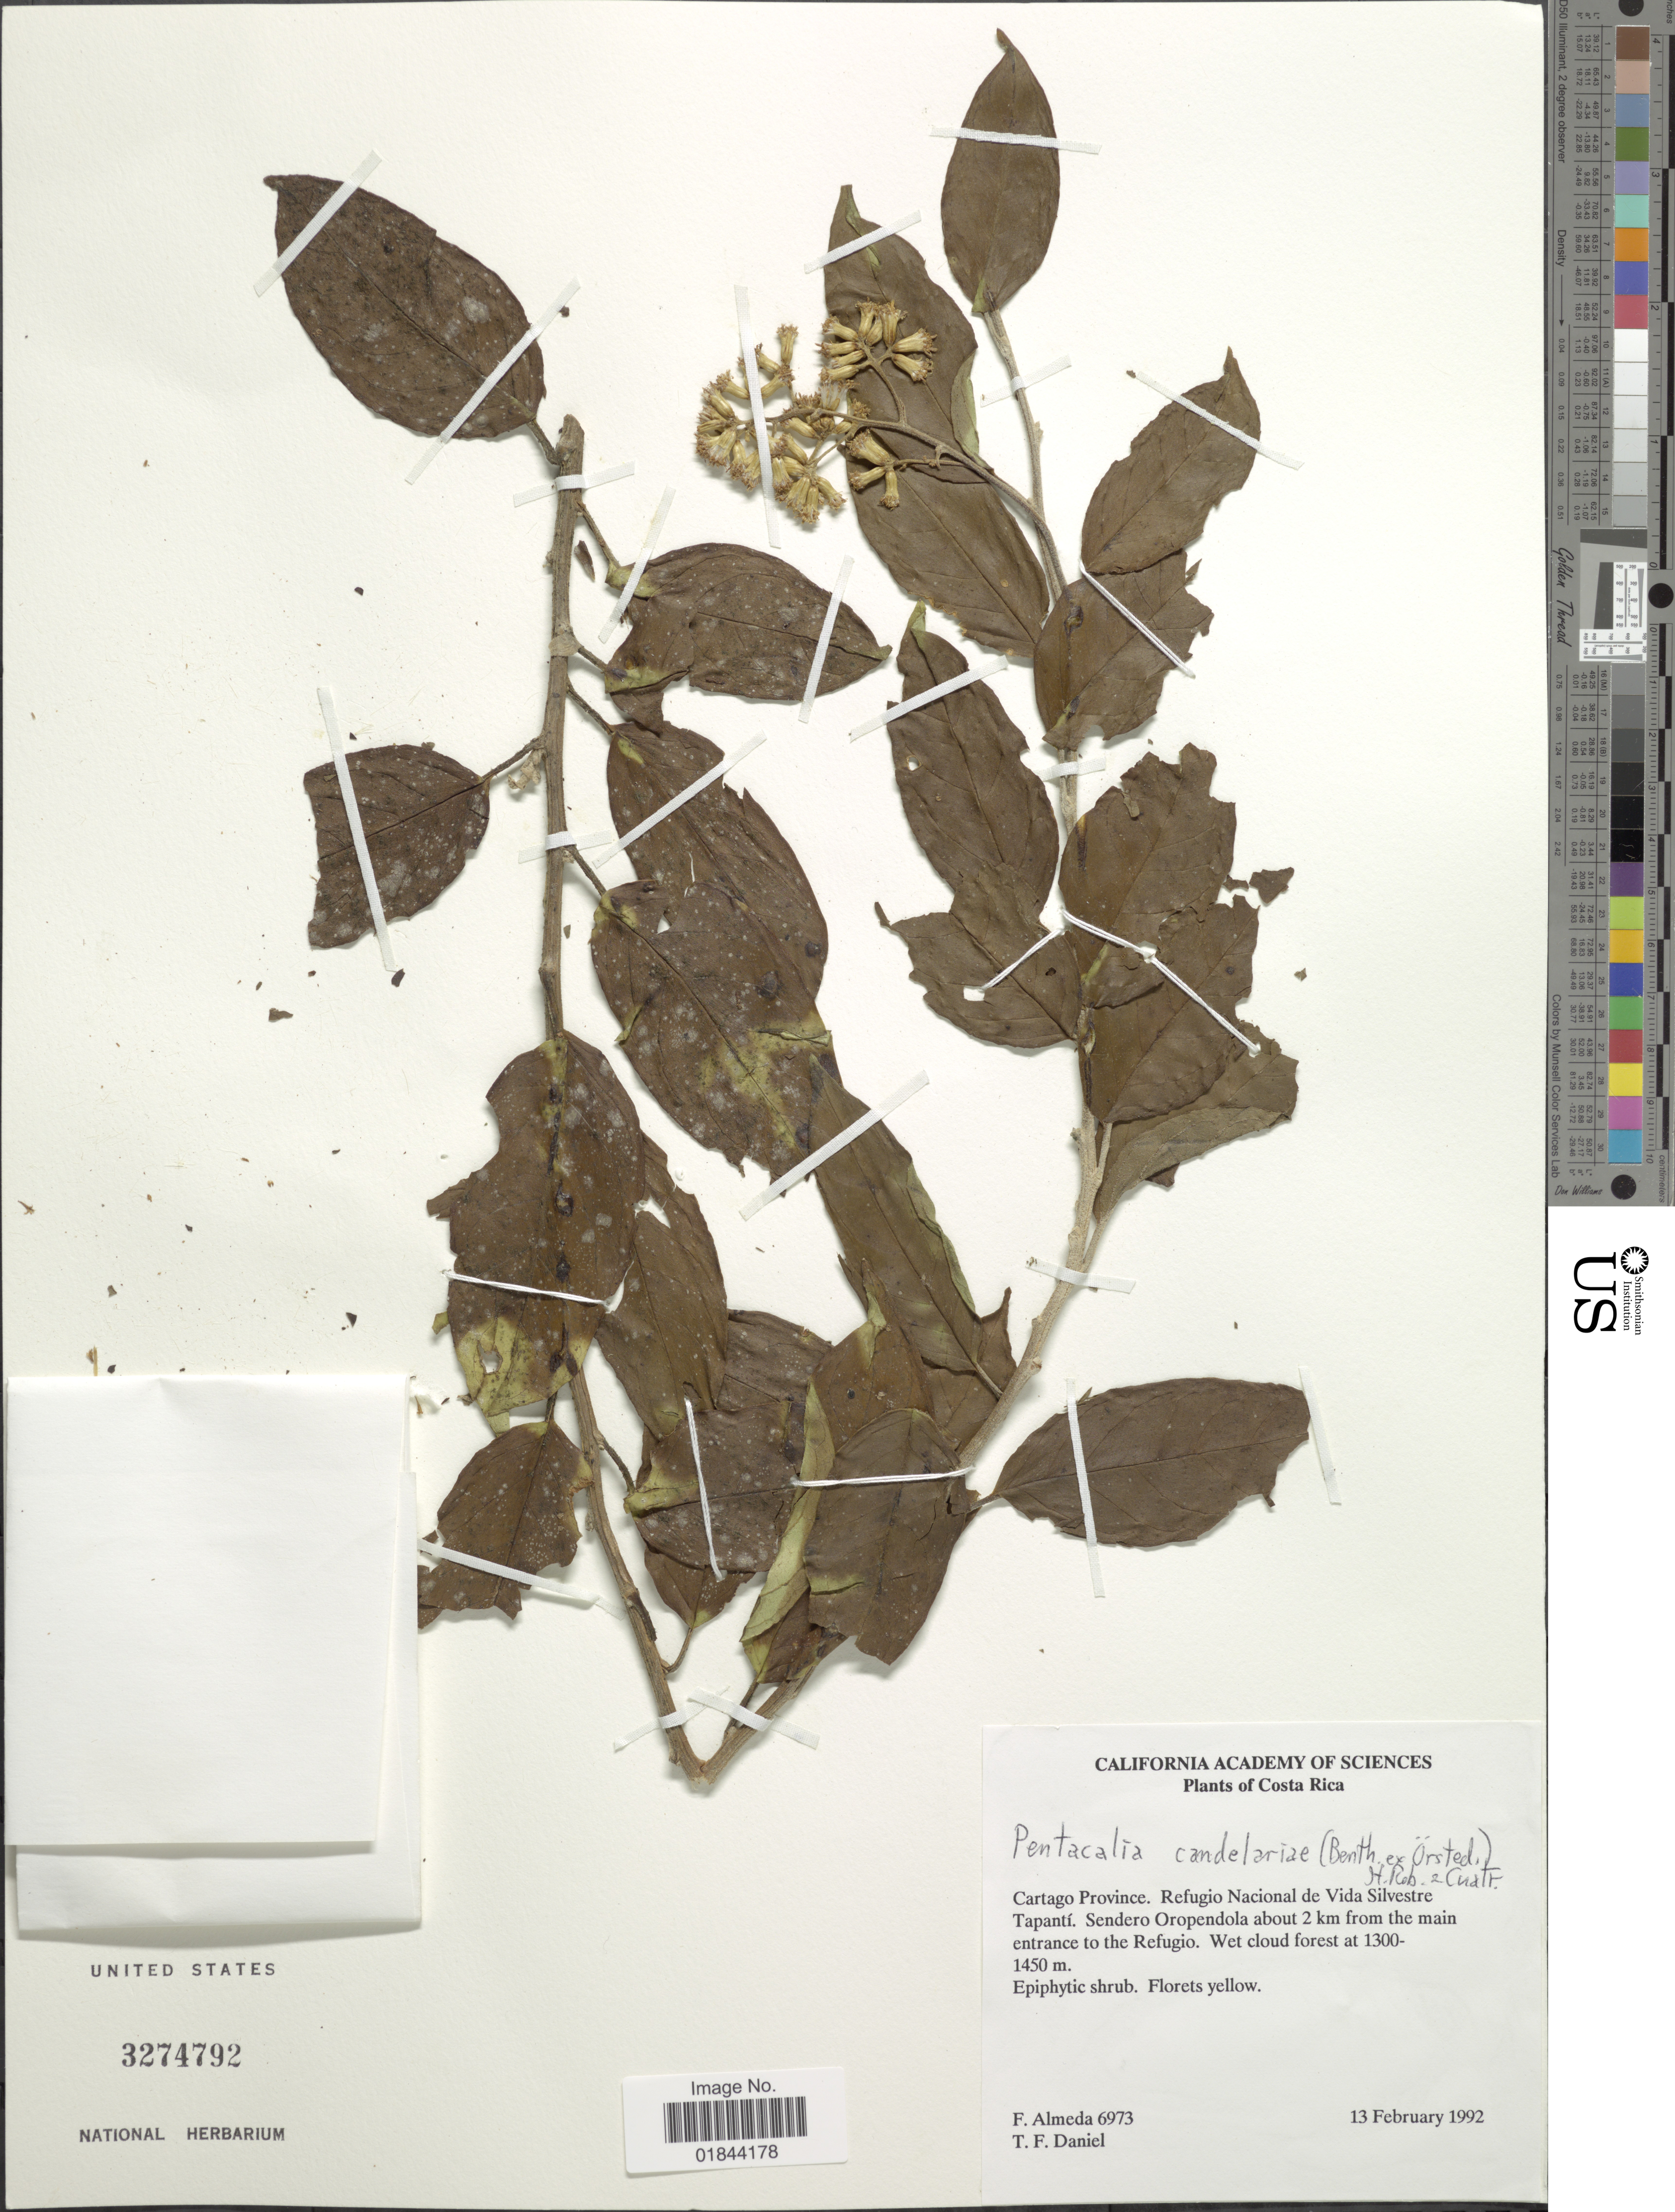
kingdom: Plantae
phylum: Tracheophyta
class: Magnoliopsida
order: Asterales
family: Asteraceae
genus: Pentacalia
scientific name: Pentacalia candelariae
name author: (Benth.) H. Rob. & Cuatrec.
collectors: F. Almeda & T. F. Daniel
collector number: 6973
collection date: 1992-02-13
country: Costa Rica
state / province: Cartago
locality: Refugio Nacional de Vida Silvestre Tapanti. Sendero Oropendola about 2 km from the main entrance to the refugio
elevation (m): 1300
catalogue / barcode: US 3274792